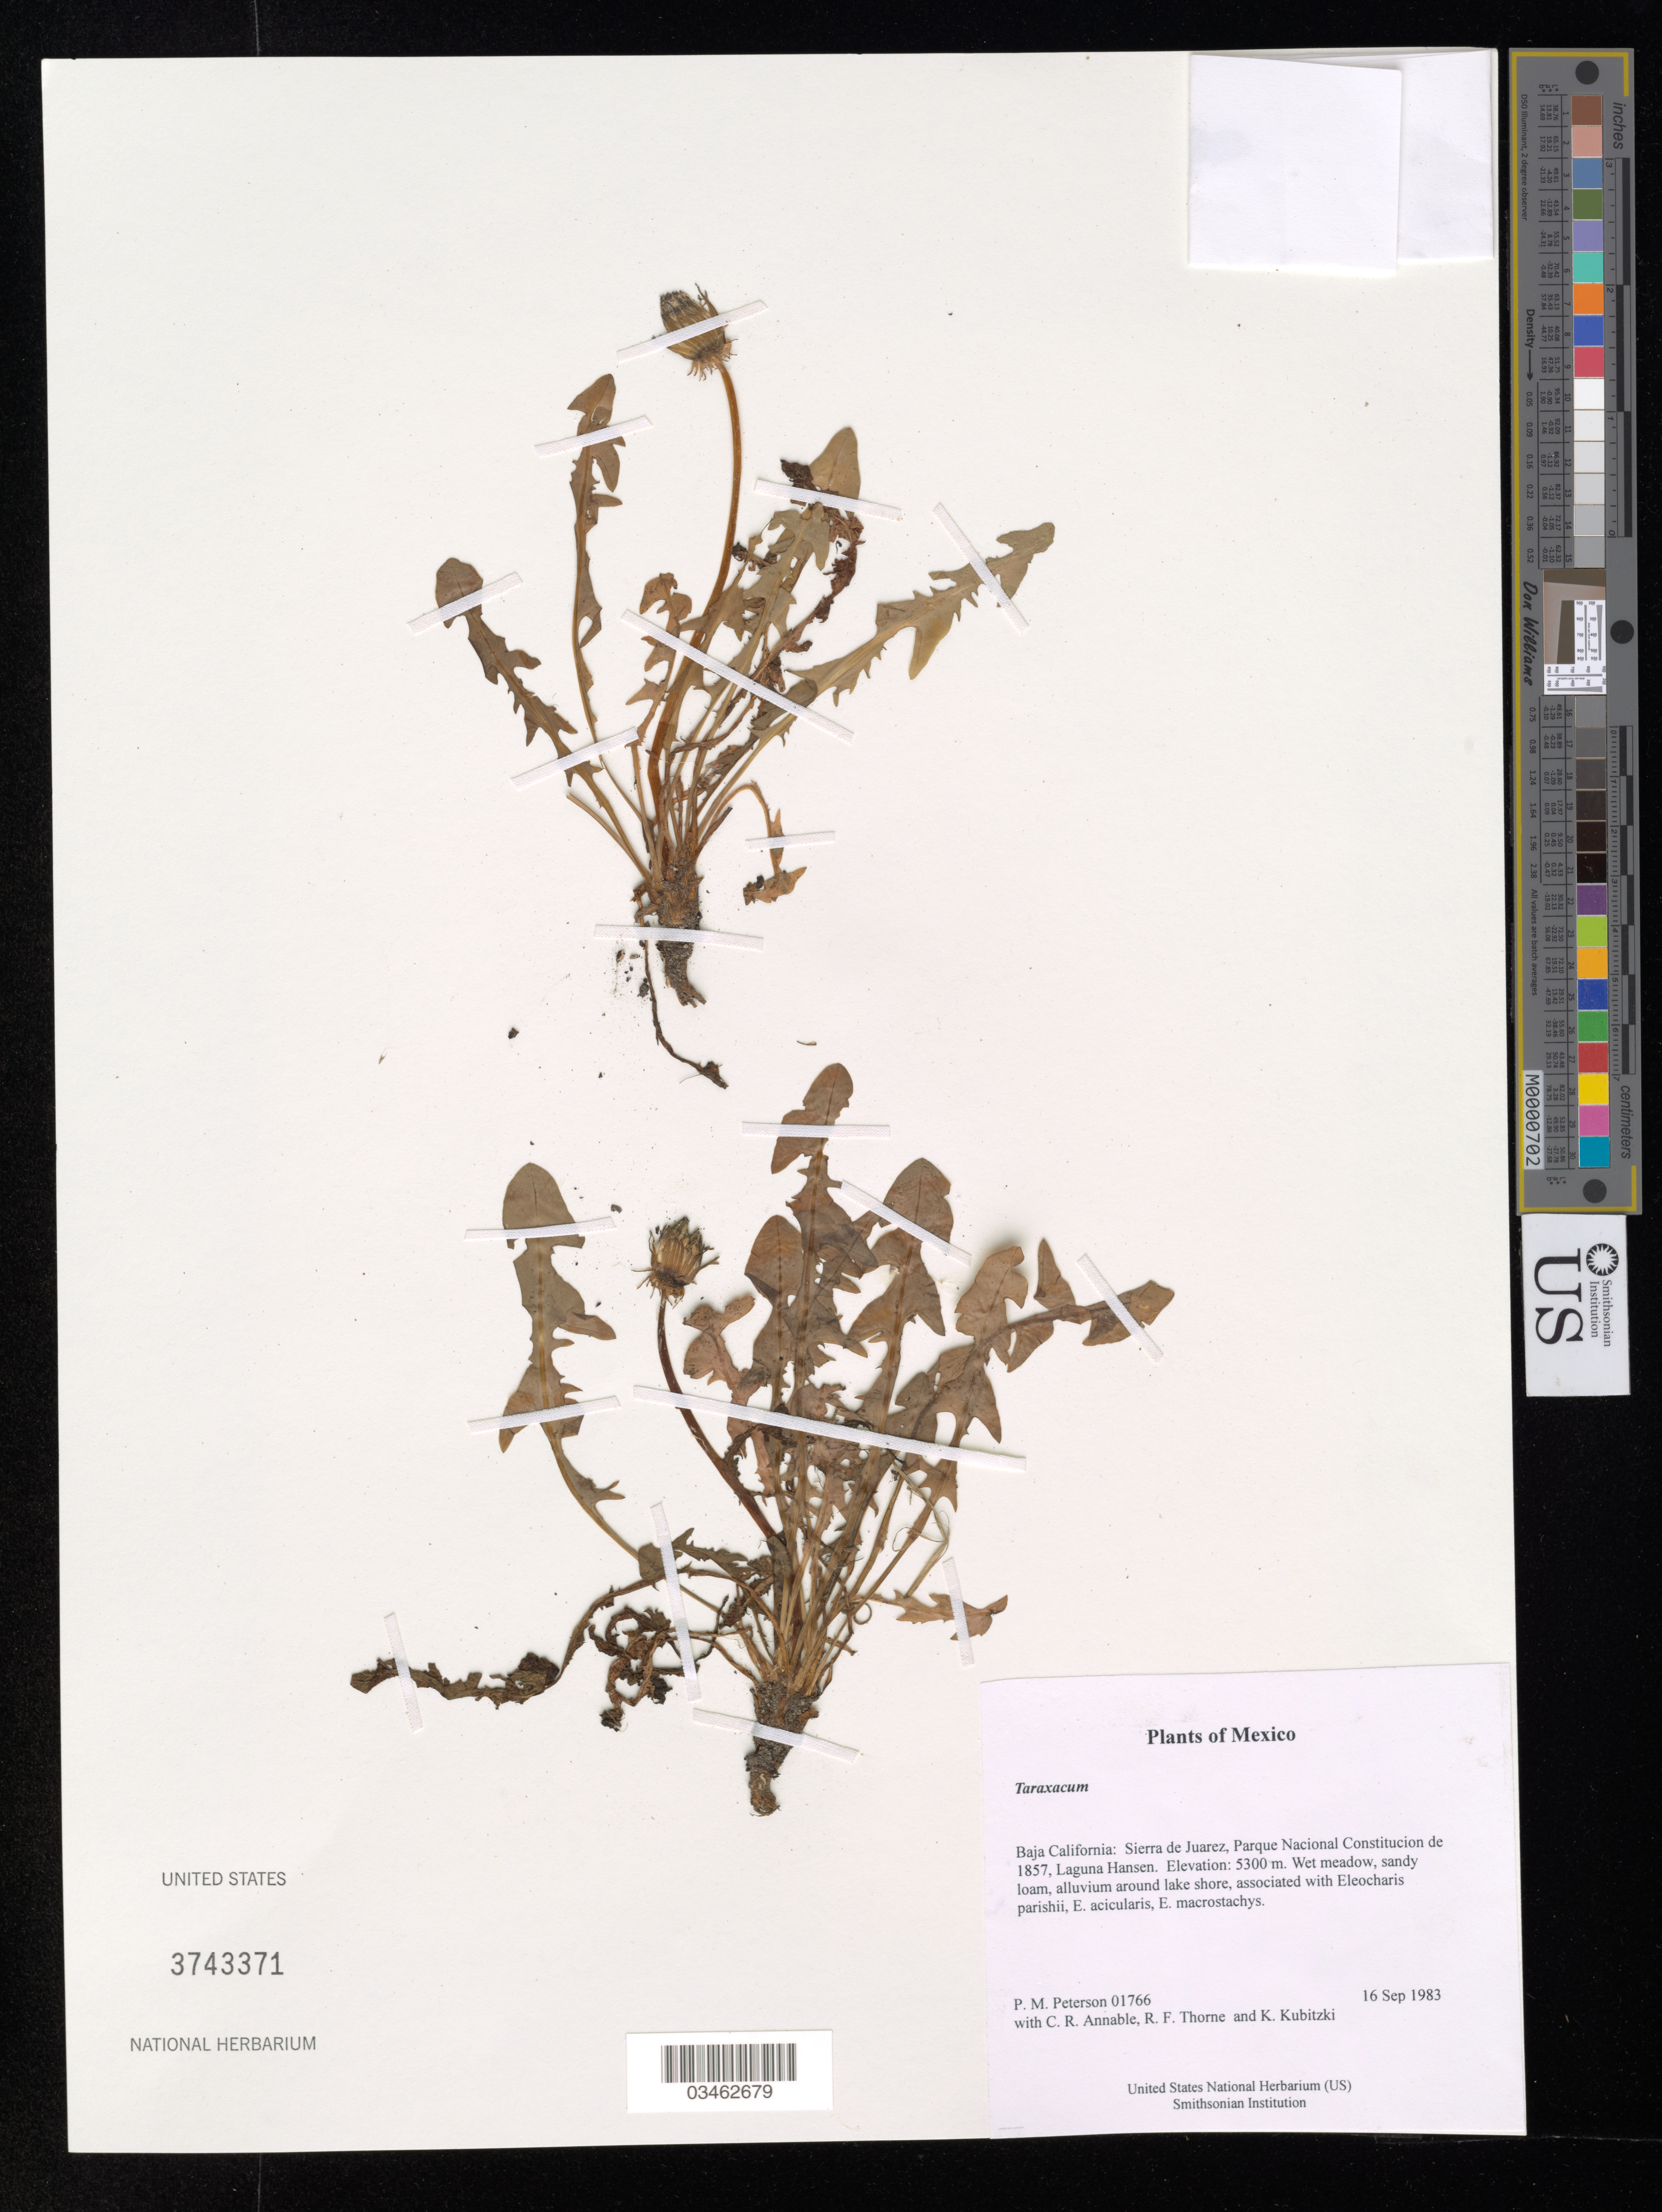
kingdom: Plantae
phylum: Tracheophyta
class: Magnoliopsida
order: Asterales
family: Asteraceae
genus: Taraxacum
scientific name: Taraxacum sp.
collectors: P. M. Peterson, C. R. Annable, R. F. Thorne & K. Kubitzki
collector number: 01766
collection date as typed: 16 Sep 1983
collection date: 1983-09-16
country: Mexico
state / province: Baja California Norte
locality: Sierra de Juarez, Parque Nacional Constitucion de 1857, Laguna Hansen.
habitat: Wet meadow, sandy loam, alluvium around lake shore, associated with Eleocharis parishii, E. acicularis, E. macrostachys.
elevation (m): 5300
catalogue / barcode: US 3743371